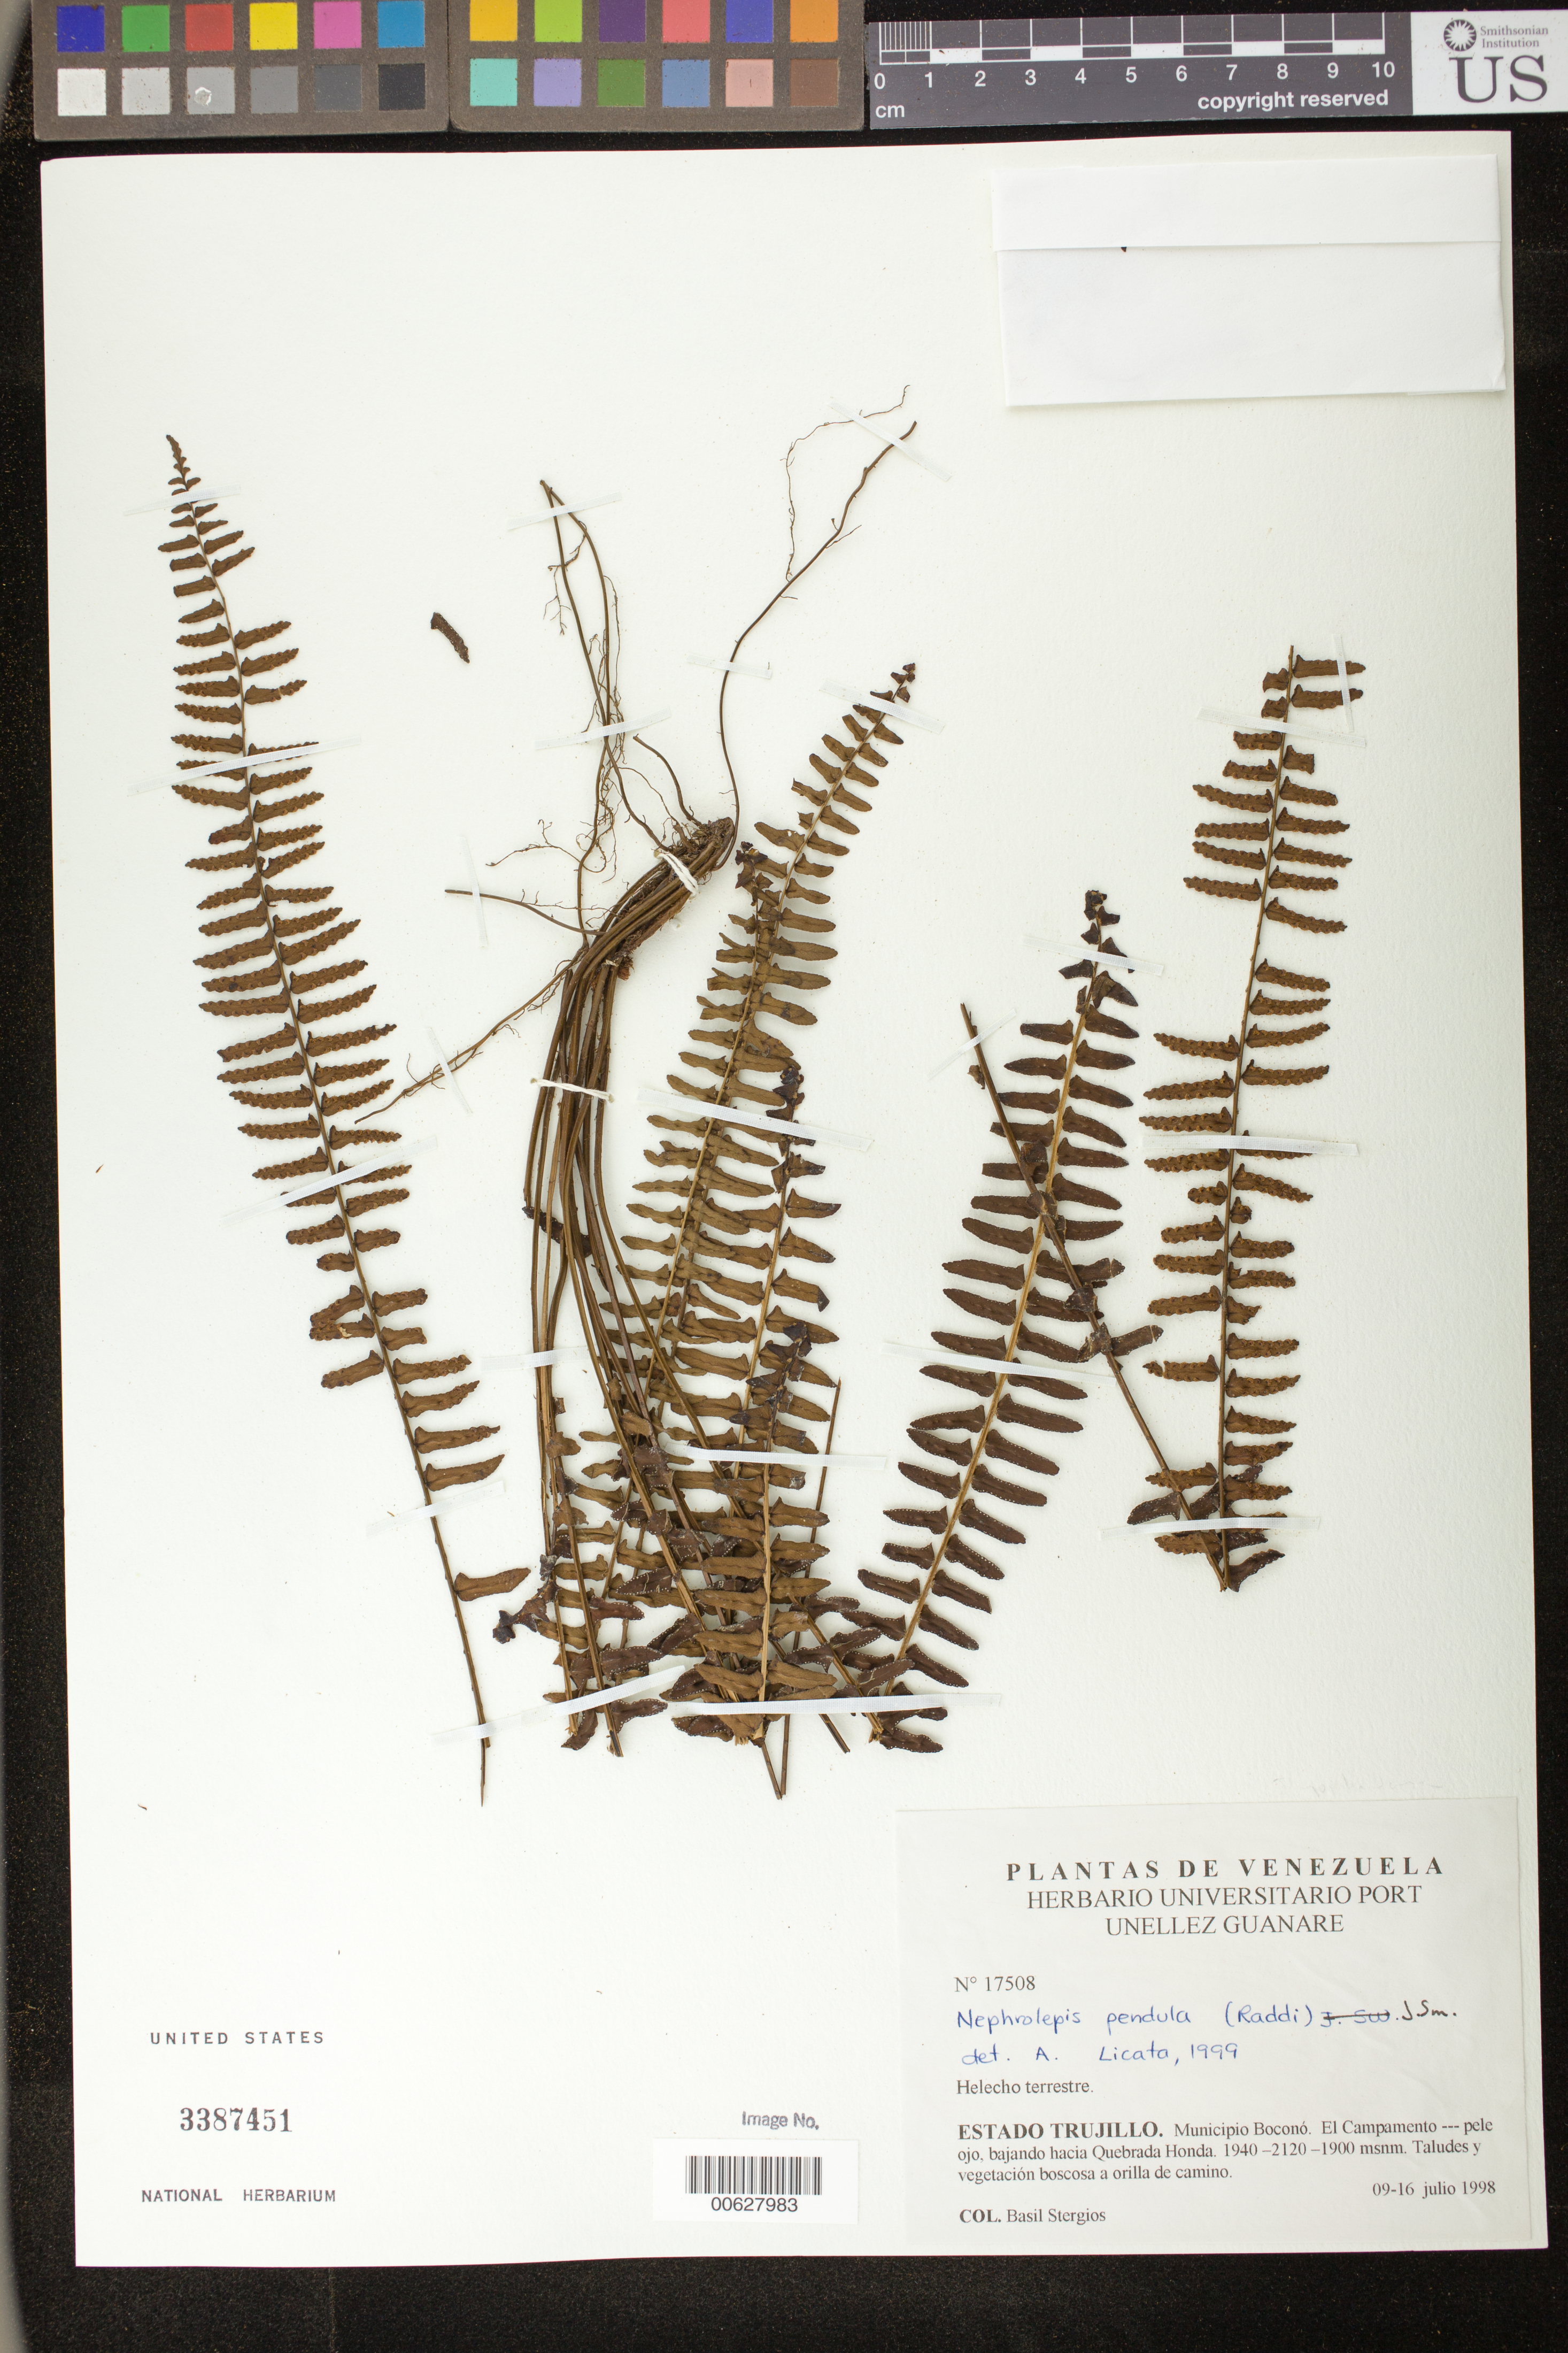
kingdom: Plantae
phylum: Tracheophyta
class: Polypodiopsida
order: Polypodiales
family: Nephrolepidaceae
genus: Nephrolepis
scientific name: Nephrolepis pendula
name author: (Raddi) J. Sm.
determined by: Licata, A., (PORT), Univ. Nac. Exp. de los Llanos Ezequiel Zamora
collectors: B. G. Stergios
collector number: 17508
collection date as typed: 09 Jul 1998 to 16 Jul 1998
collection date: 1998-07-09/1998-07-16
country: Venezuela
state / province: Trujillo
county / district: Boconó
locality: Parque Nacional Guaramacal, El campamento-pele ojo, bajando hacia Quebrada Honda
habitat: Taludes y vegetación boscosa a orilla de camino.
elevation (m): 1900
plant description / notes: PORT, UC, US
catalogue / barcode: US 3387451